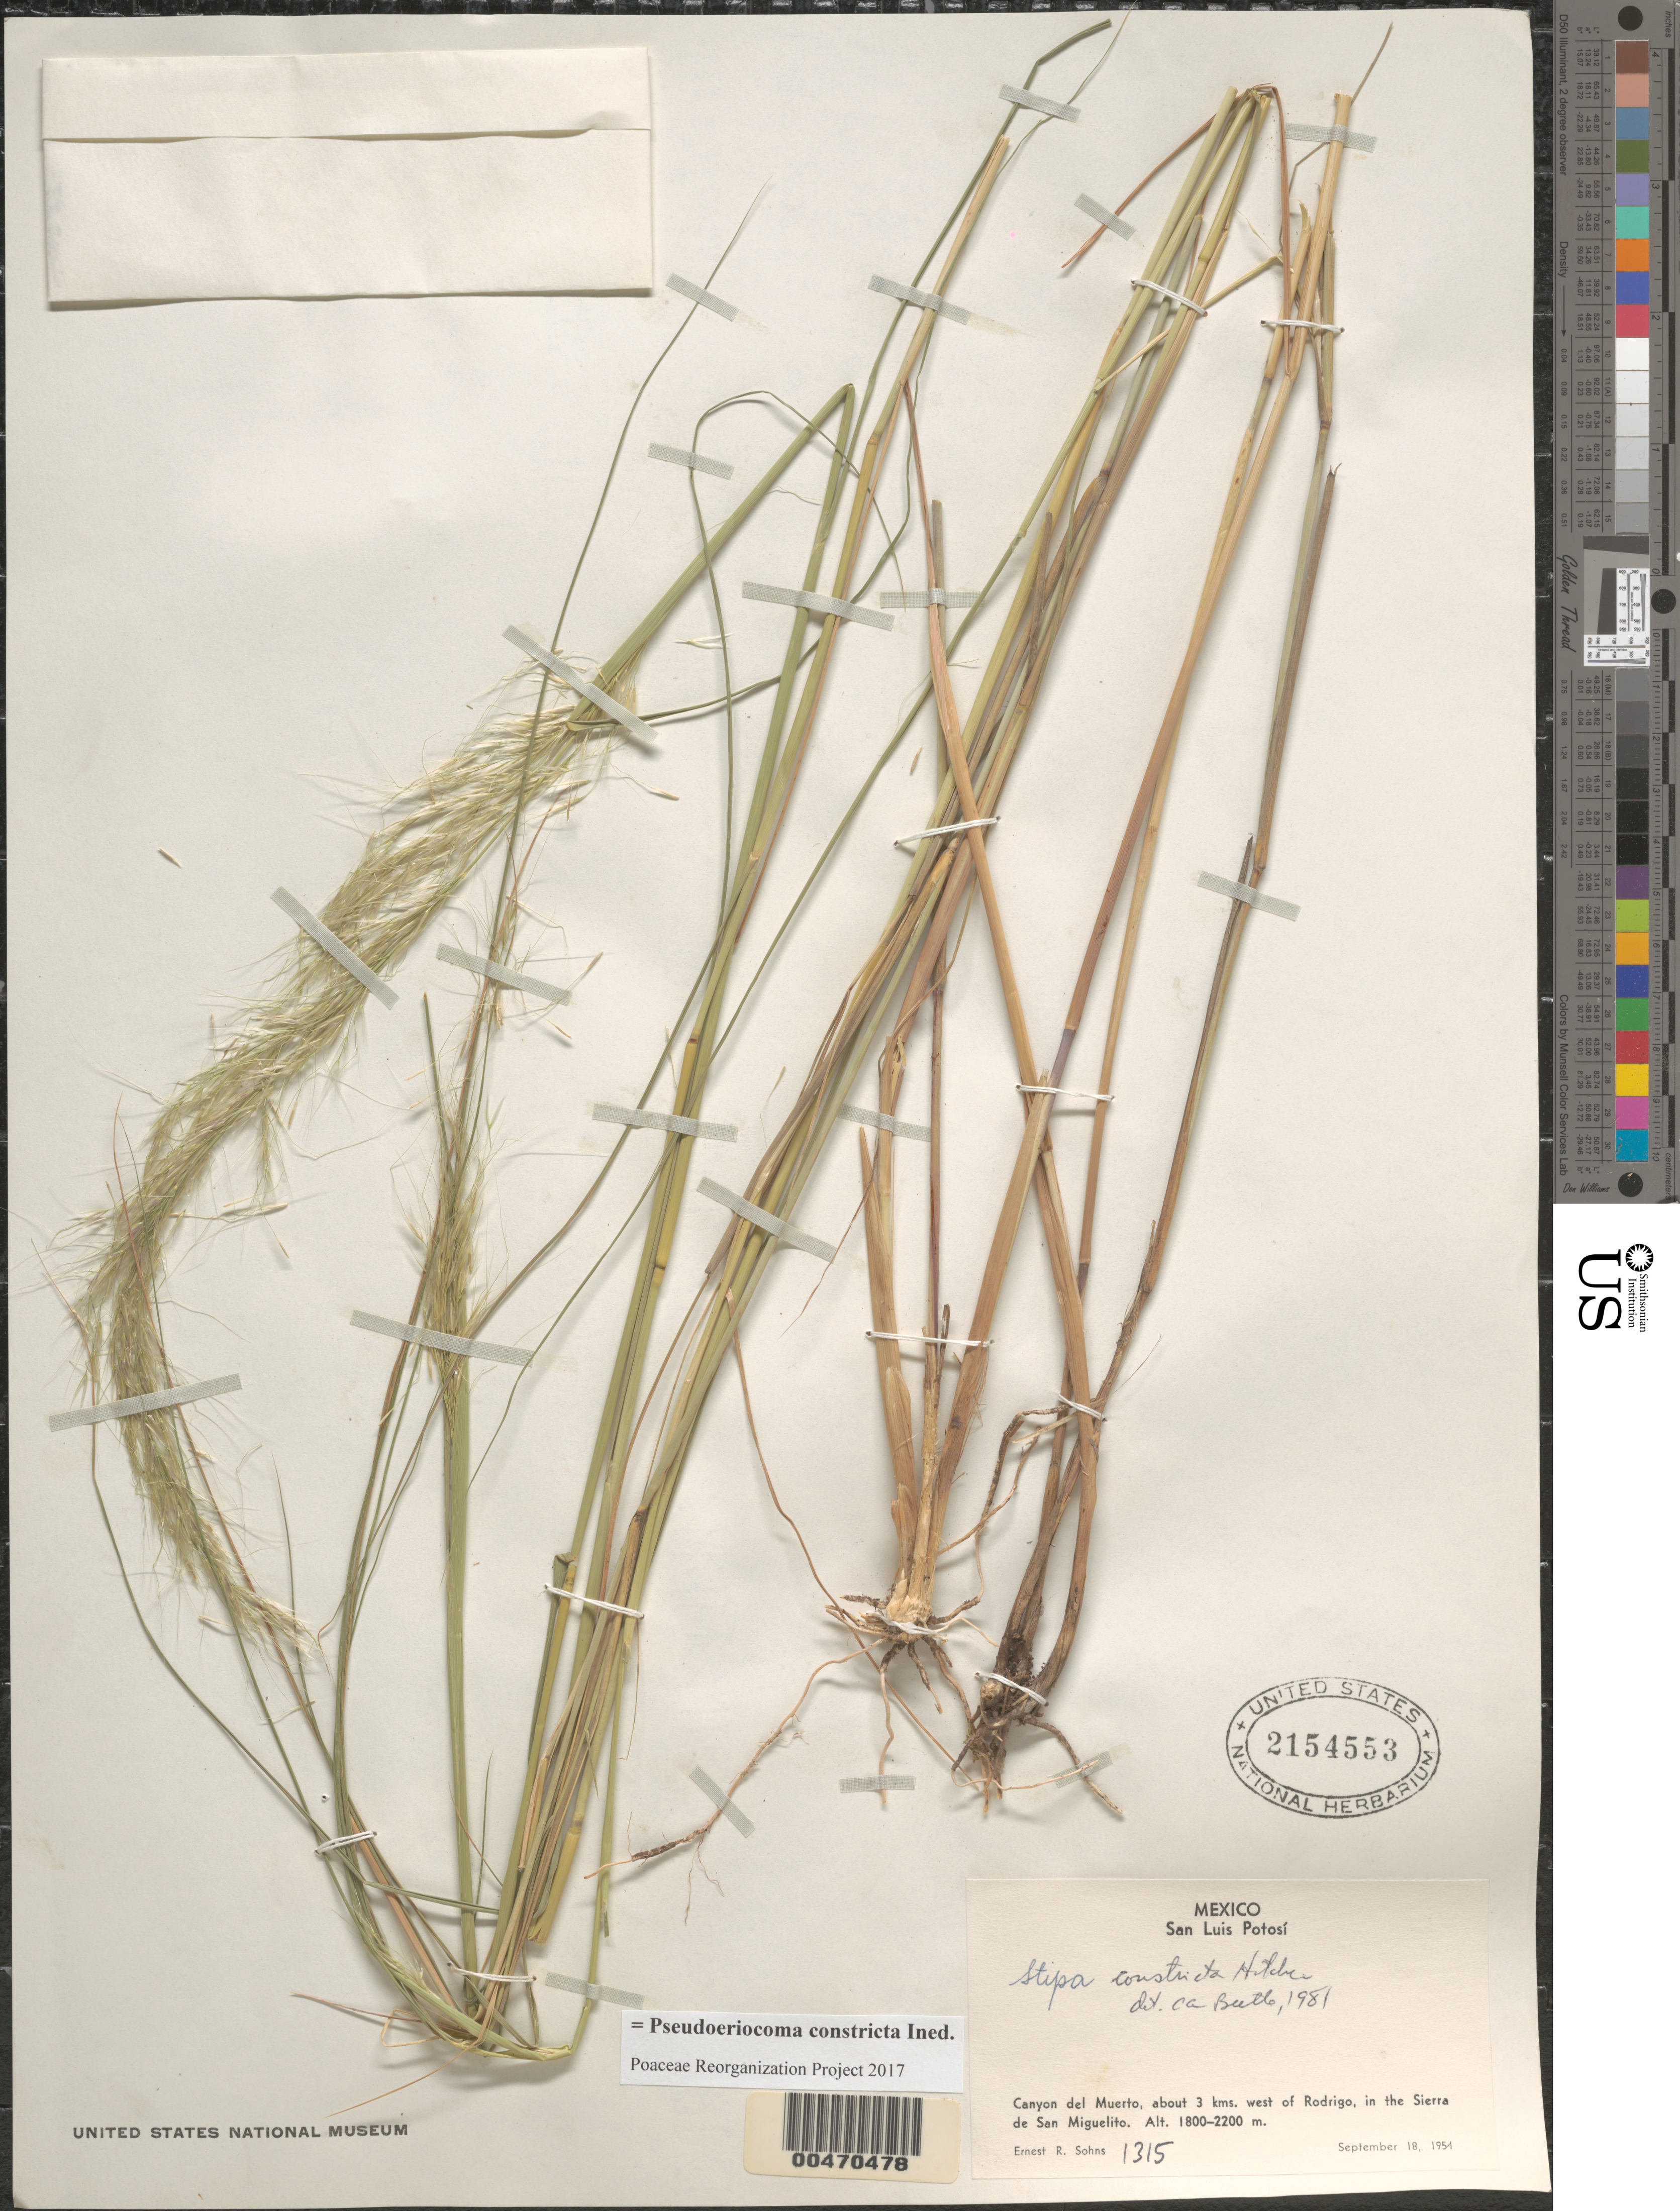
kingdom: Plantae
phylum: Tracheophyta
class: Liliopsida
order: Poales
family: Poaceae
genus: Pseudoeriocoma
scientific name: Pseudoeriocoma constricta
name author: (Kunth) Romasch.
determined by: Poaceae Reorganization Project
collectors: E. R. Sohns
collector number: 1315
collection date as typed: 18 Sep 1954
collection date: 1954-09-18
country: Mexico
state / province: San Luis Potosi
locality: Canyon del Muerto, about 3 km W of Rodrigo, in the Sierra de San Miguelito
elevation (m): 1800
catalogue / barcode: US 2154553